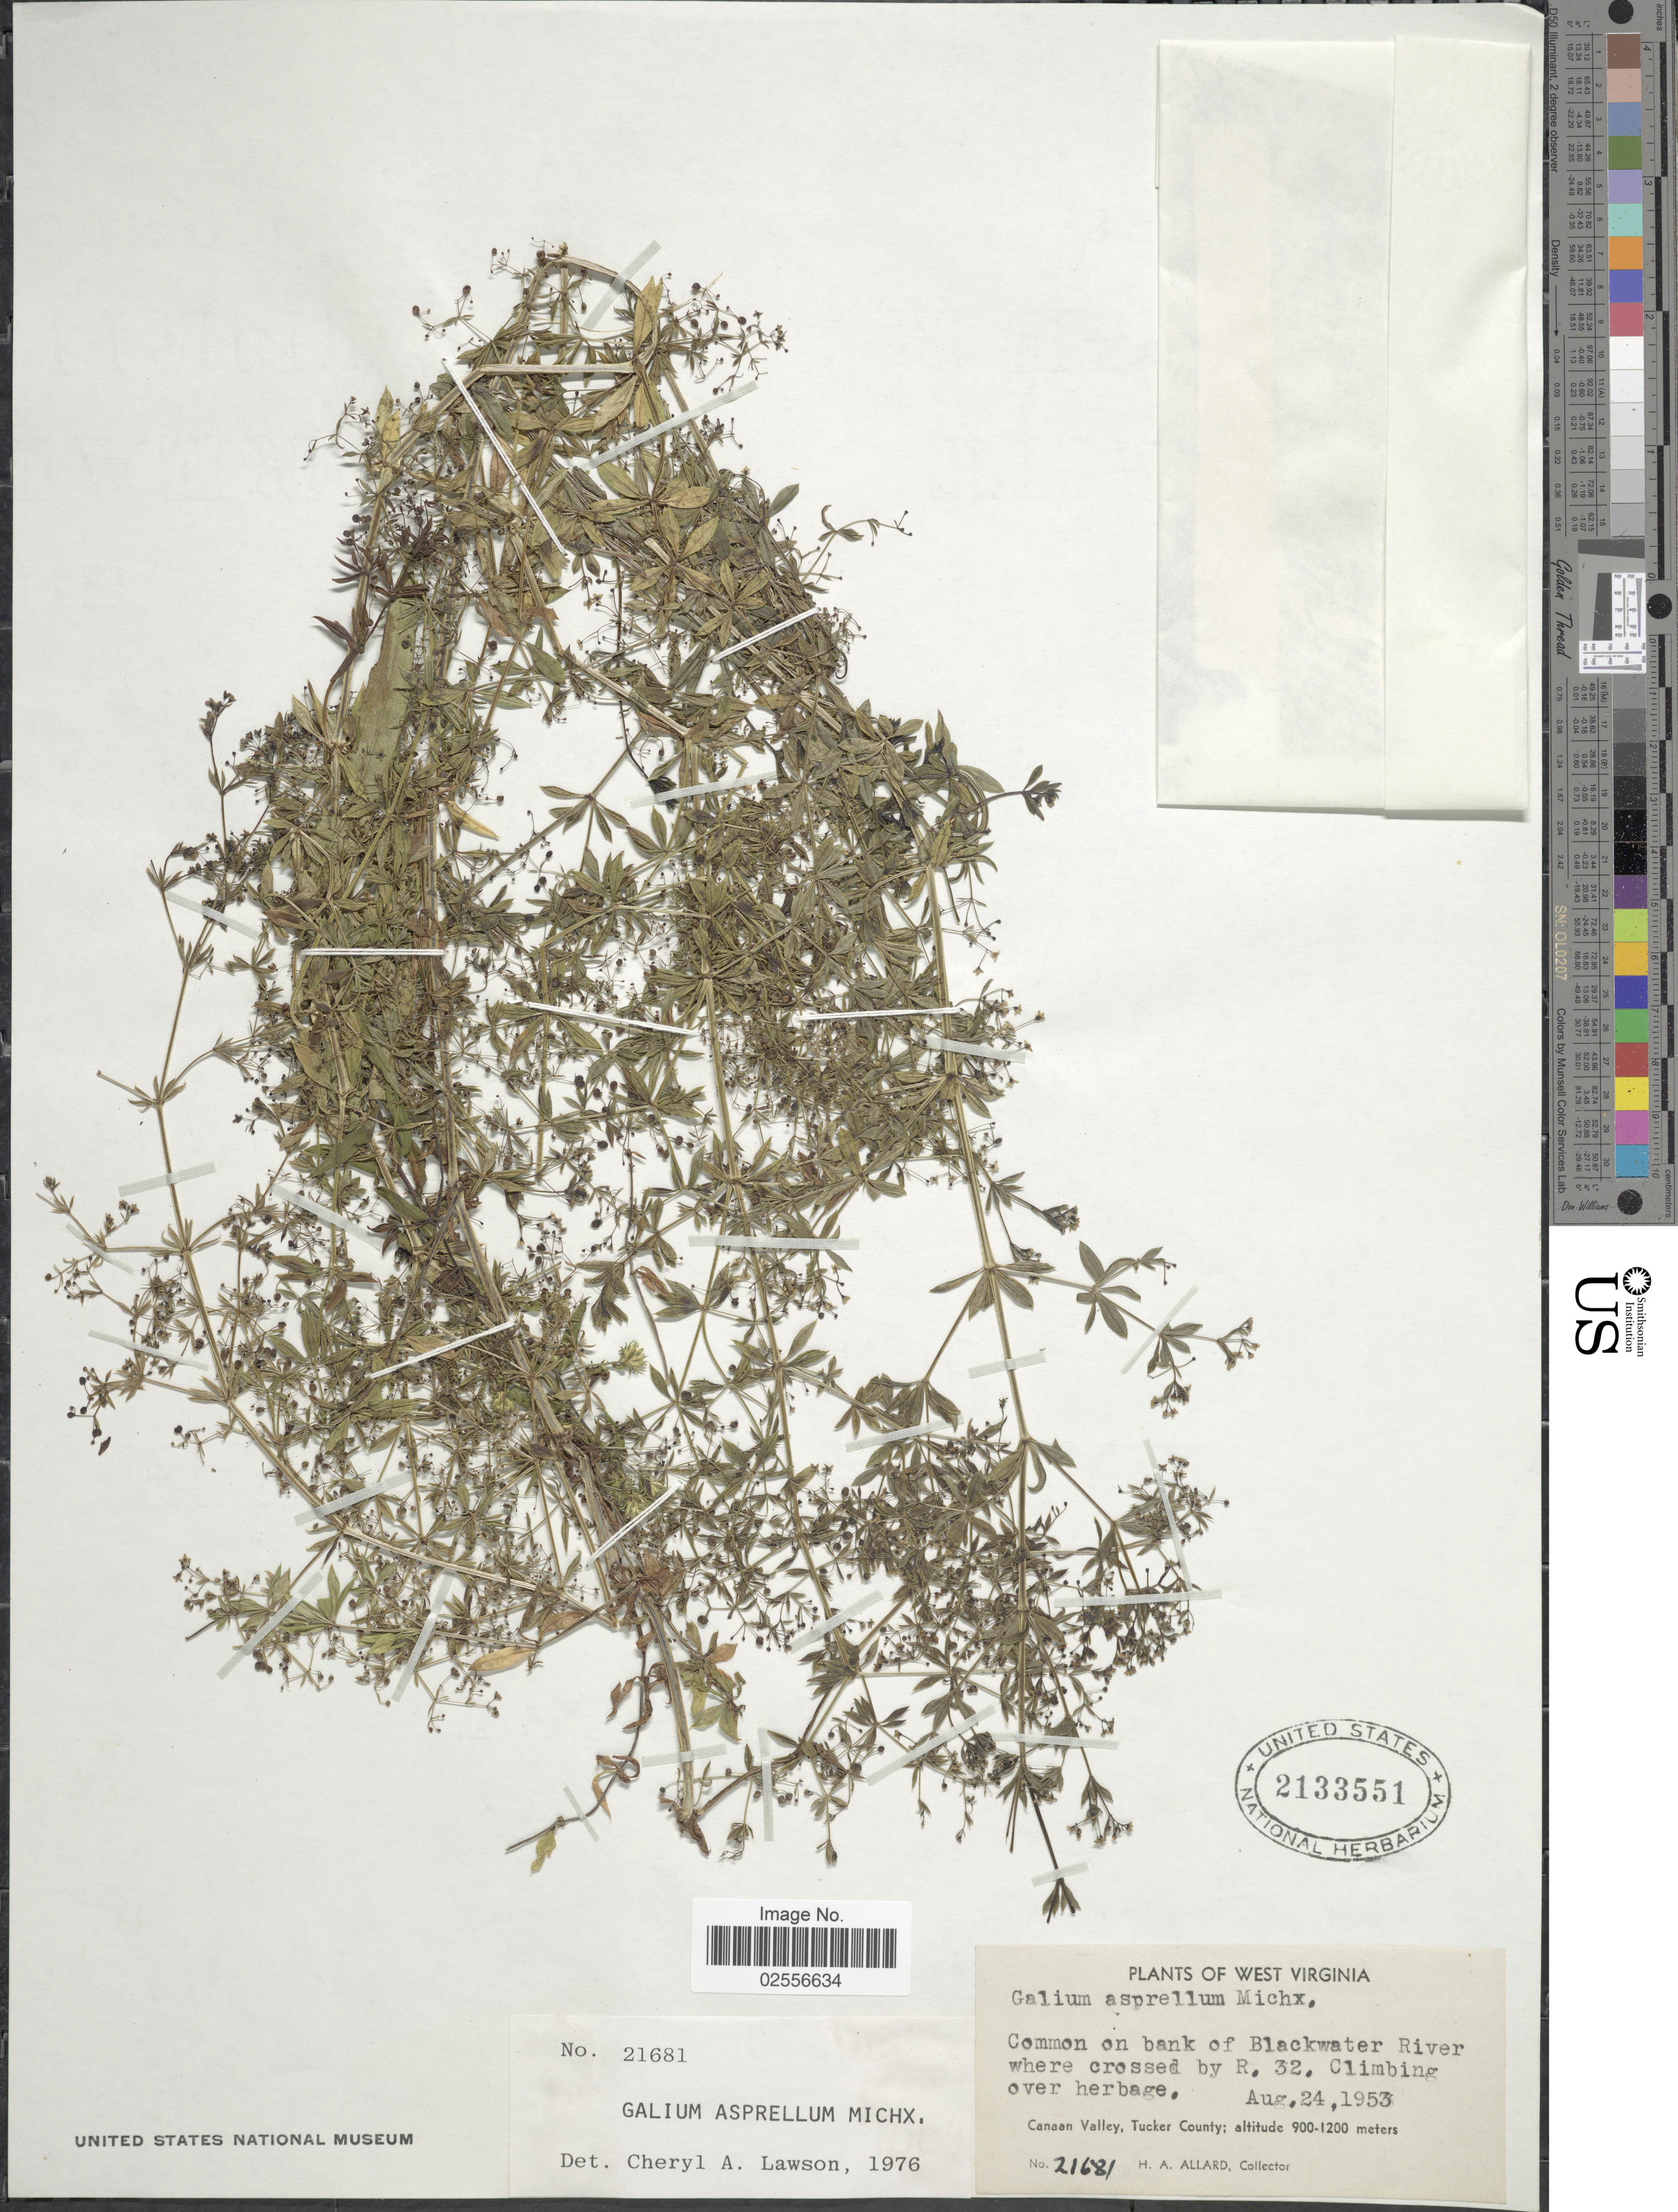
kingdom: Plantae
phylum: Tracheophyta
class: Magnoliopsida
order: Gentianales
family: Rubiaceae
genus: Galium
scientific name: Galium asprellum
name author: Michx.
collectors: H. A. Allard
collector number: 21681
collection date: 1953-08-24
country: United States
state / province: West Virginia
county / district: Tucker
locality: Common on bank of Blackwater River where crossed by R. 32, Canaan Valley, Tucker County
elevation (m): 900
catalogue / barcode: US 2133551